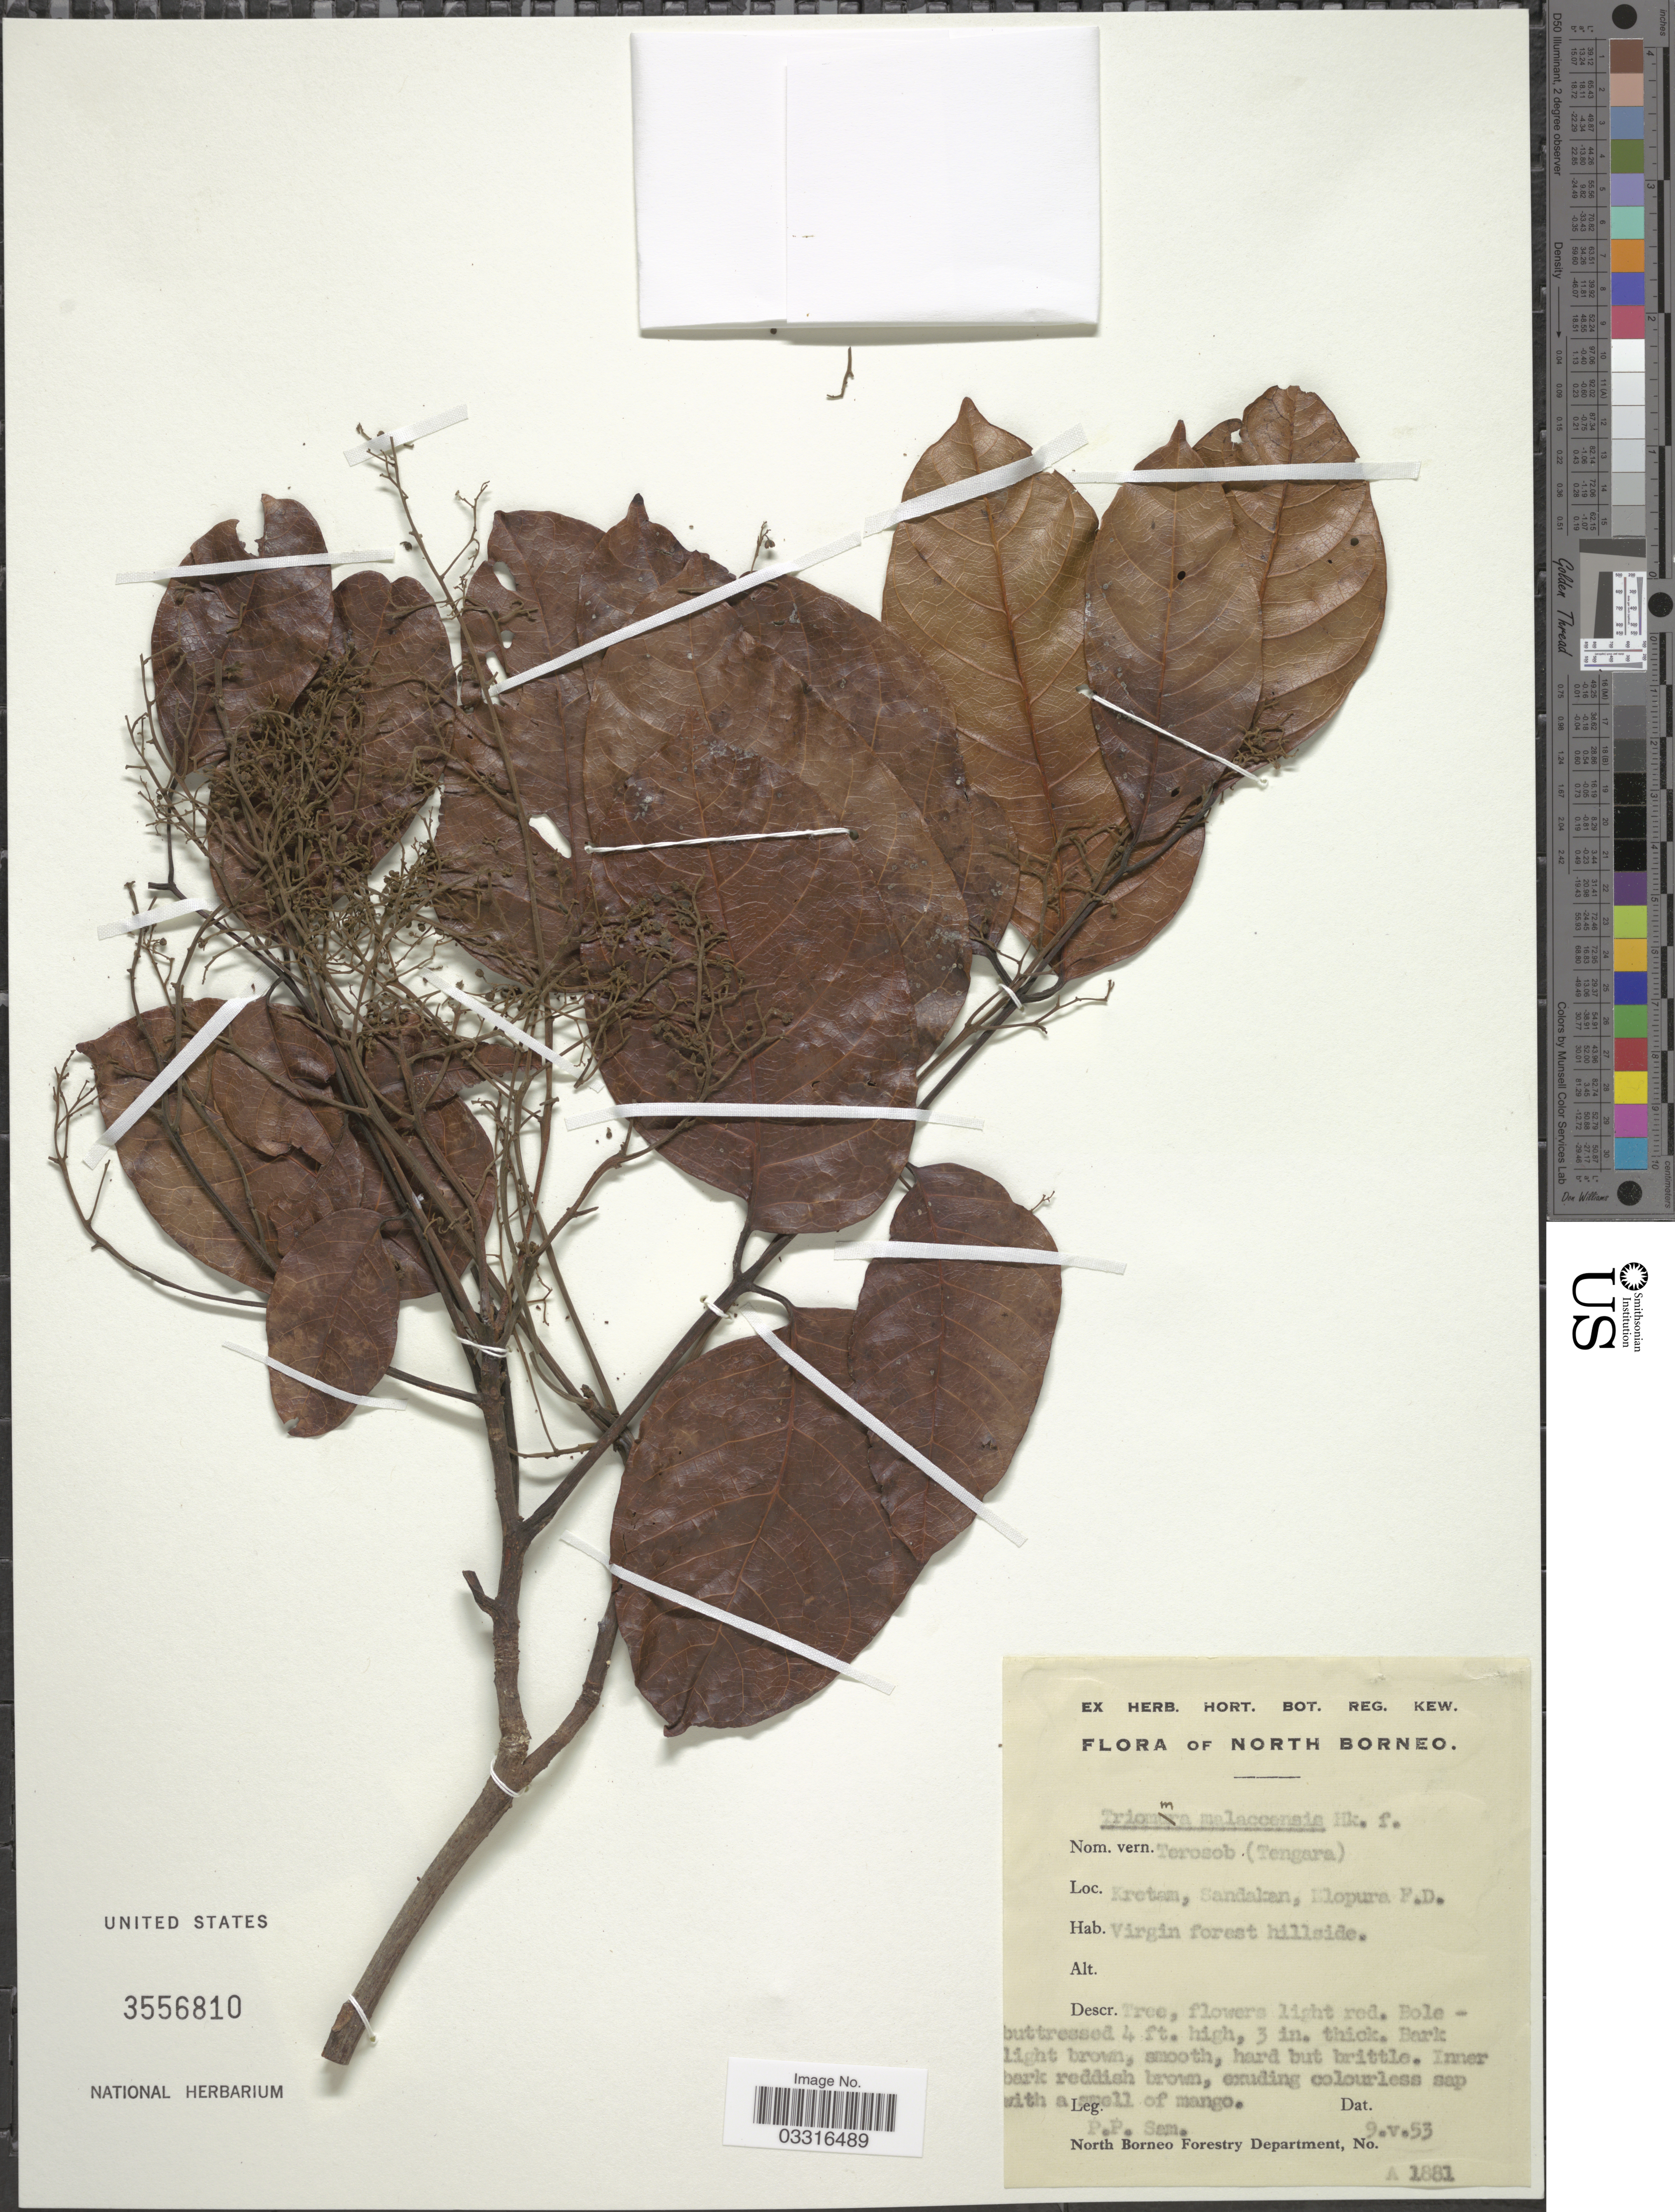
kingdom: Plantae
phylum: Tracheophyta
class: Magnoliopsida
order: Sapindales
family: Burseraceae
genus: Triomma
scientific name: Triomma malaccensis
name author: Hook. f.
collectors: P.P. Sam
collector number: A 1881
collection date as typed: Transcribed d/m/y: 9/5/53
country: Malaysia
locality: North Borneo. Kretam, Sandakan, Elopura F. D.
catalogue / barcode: US 3556810